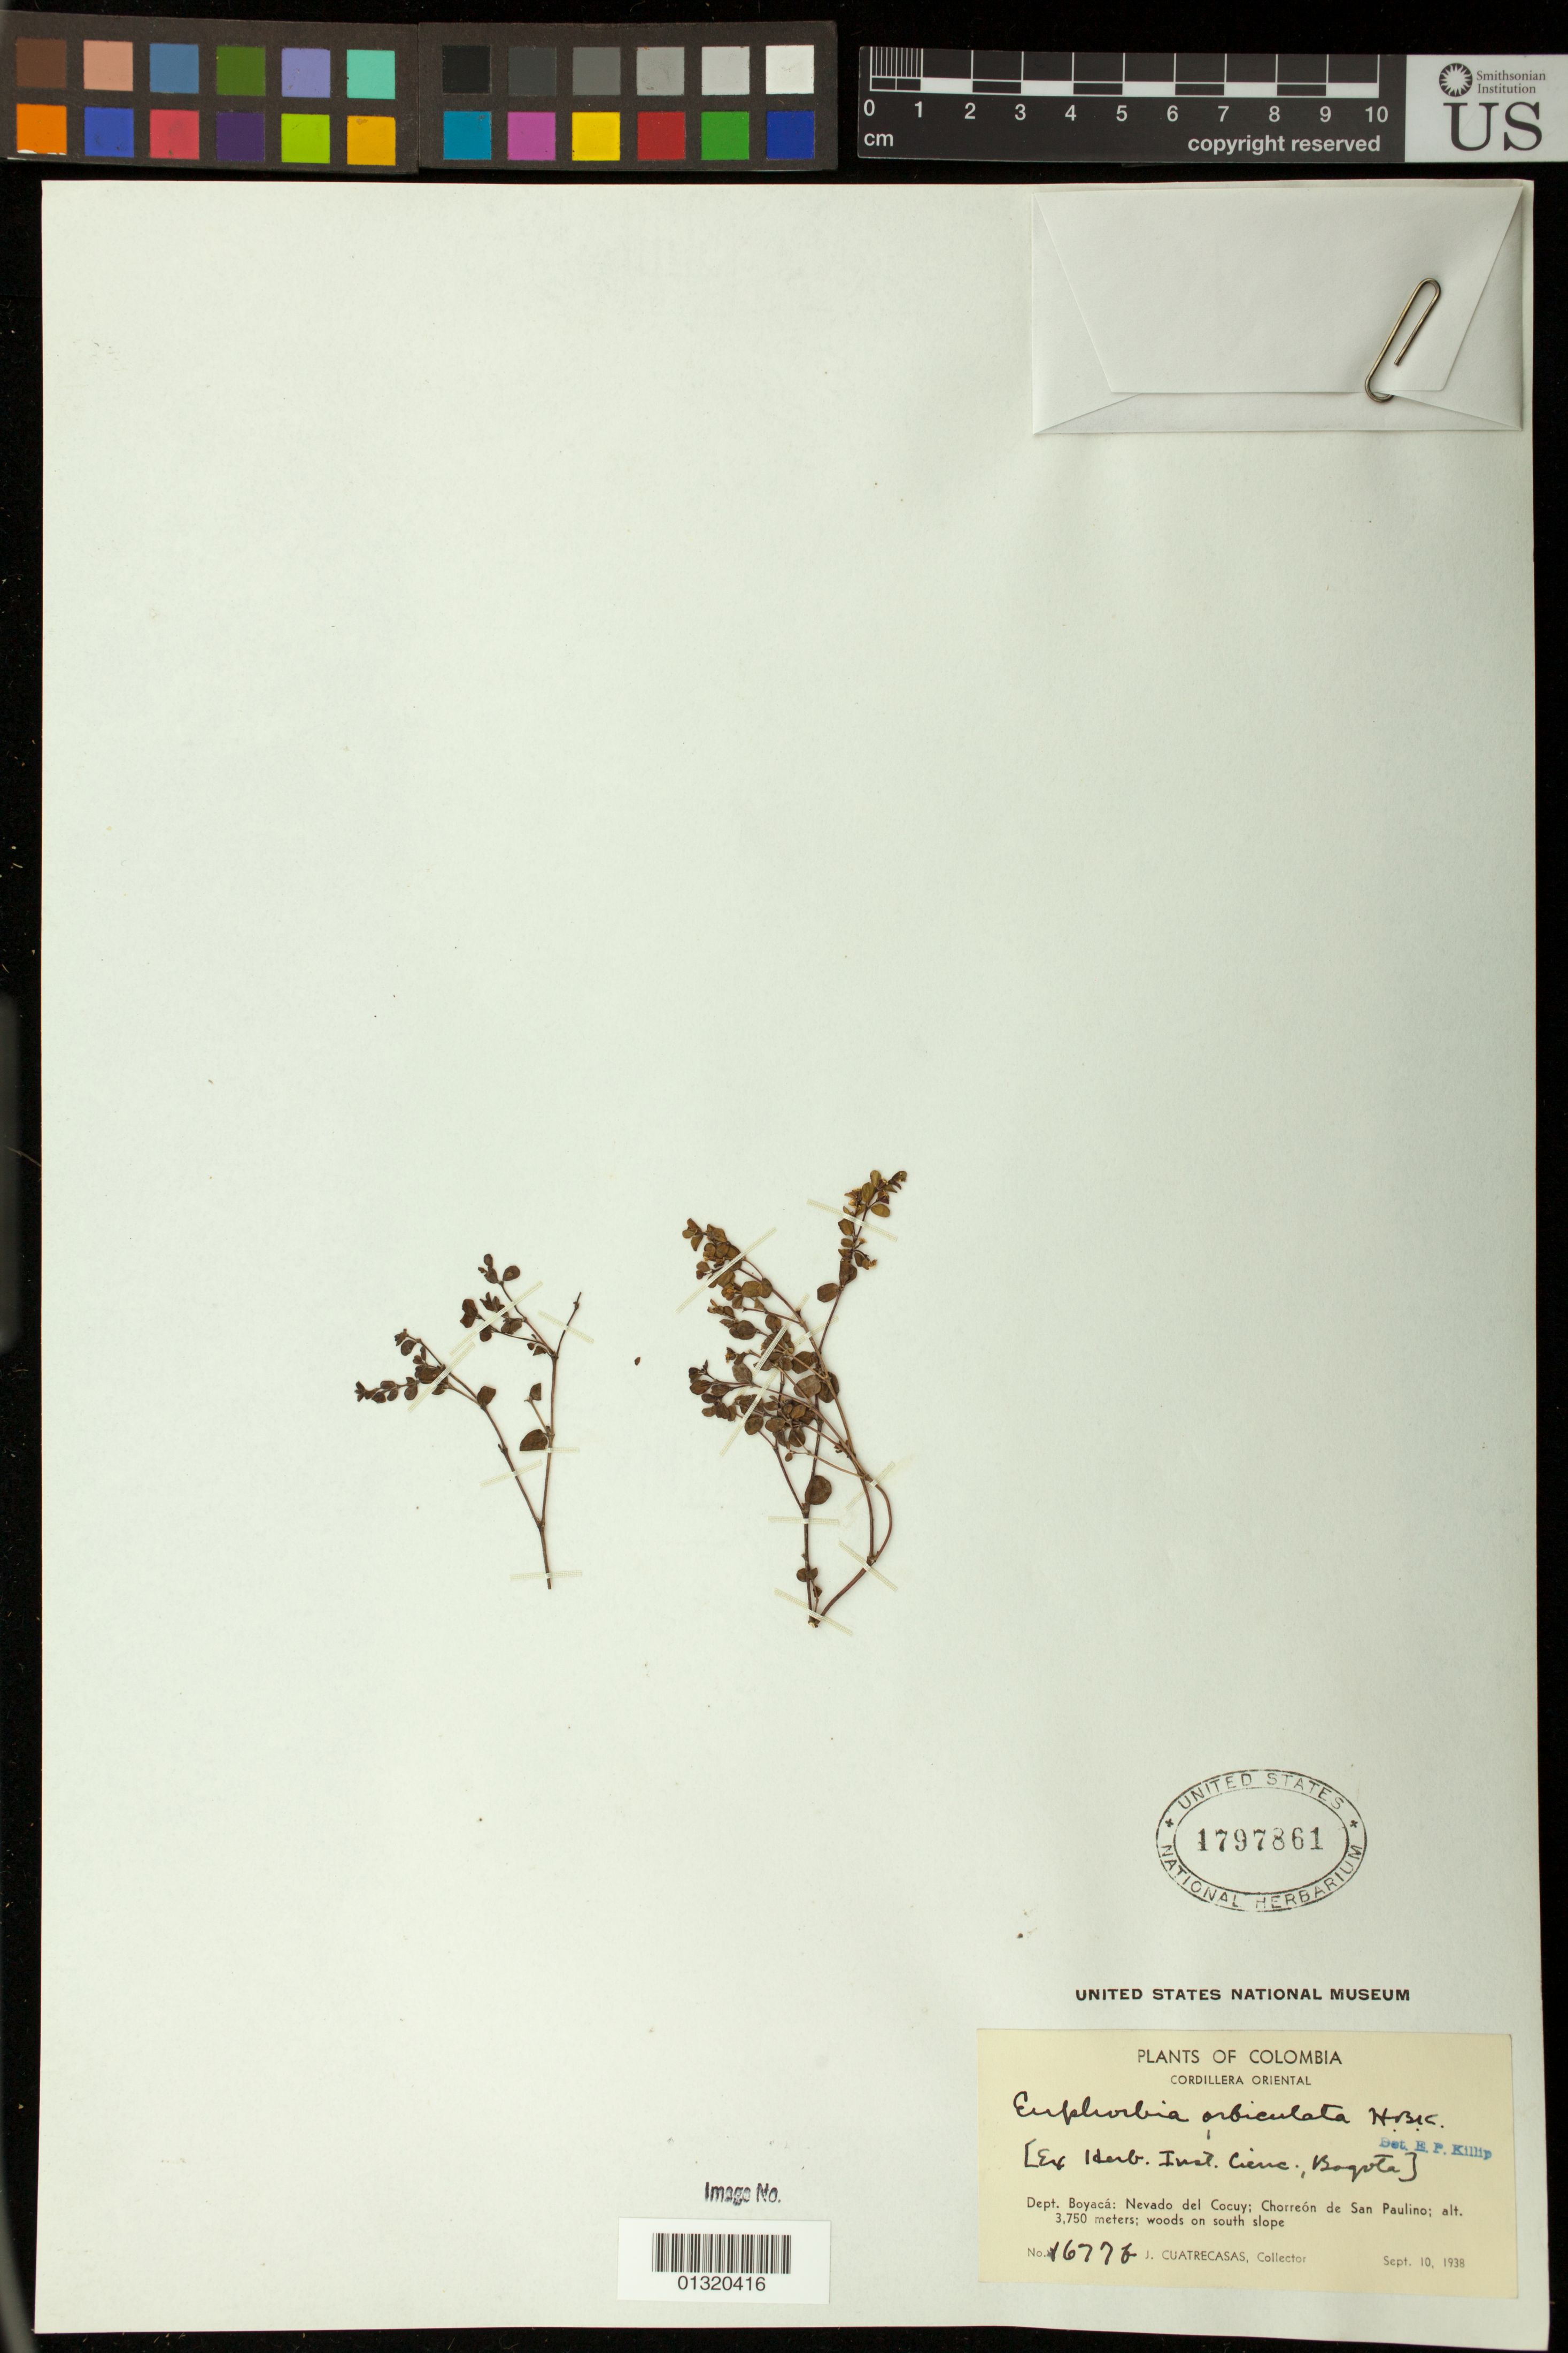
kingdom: Plantae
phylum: Tracheophyta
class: Magnoliopsida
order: Malpighiales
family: Euphorbiaceae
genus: Euphorbia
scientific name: Euphorbia orbiculata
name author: Kunth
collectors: J. Cuatrecasas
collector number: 1677b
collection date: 1938-09-10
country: Colombia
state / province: Boyacá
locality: Nevado del Cocuy; Chorreon de San Paulino; south slope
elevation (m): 3750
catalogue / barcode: US 1797861